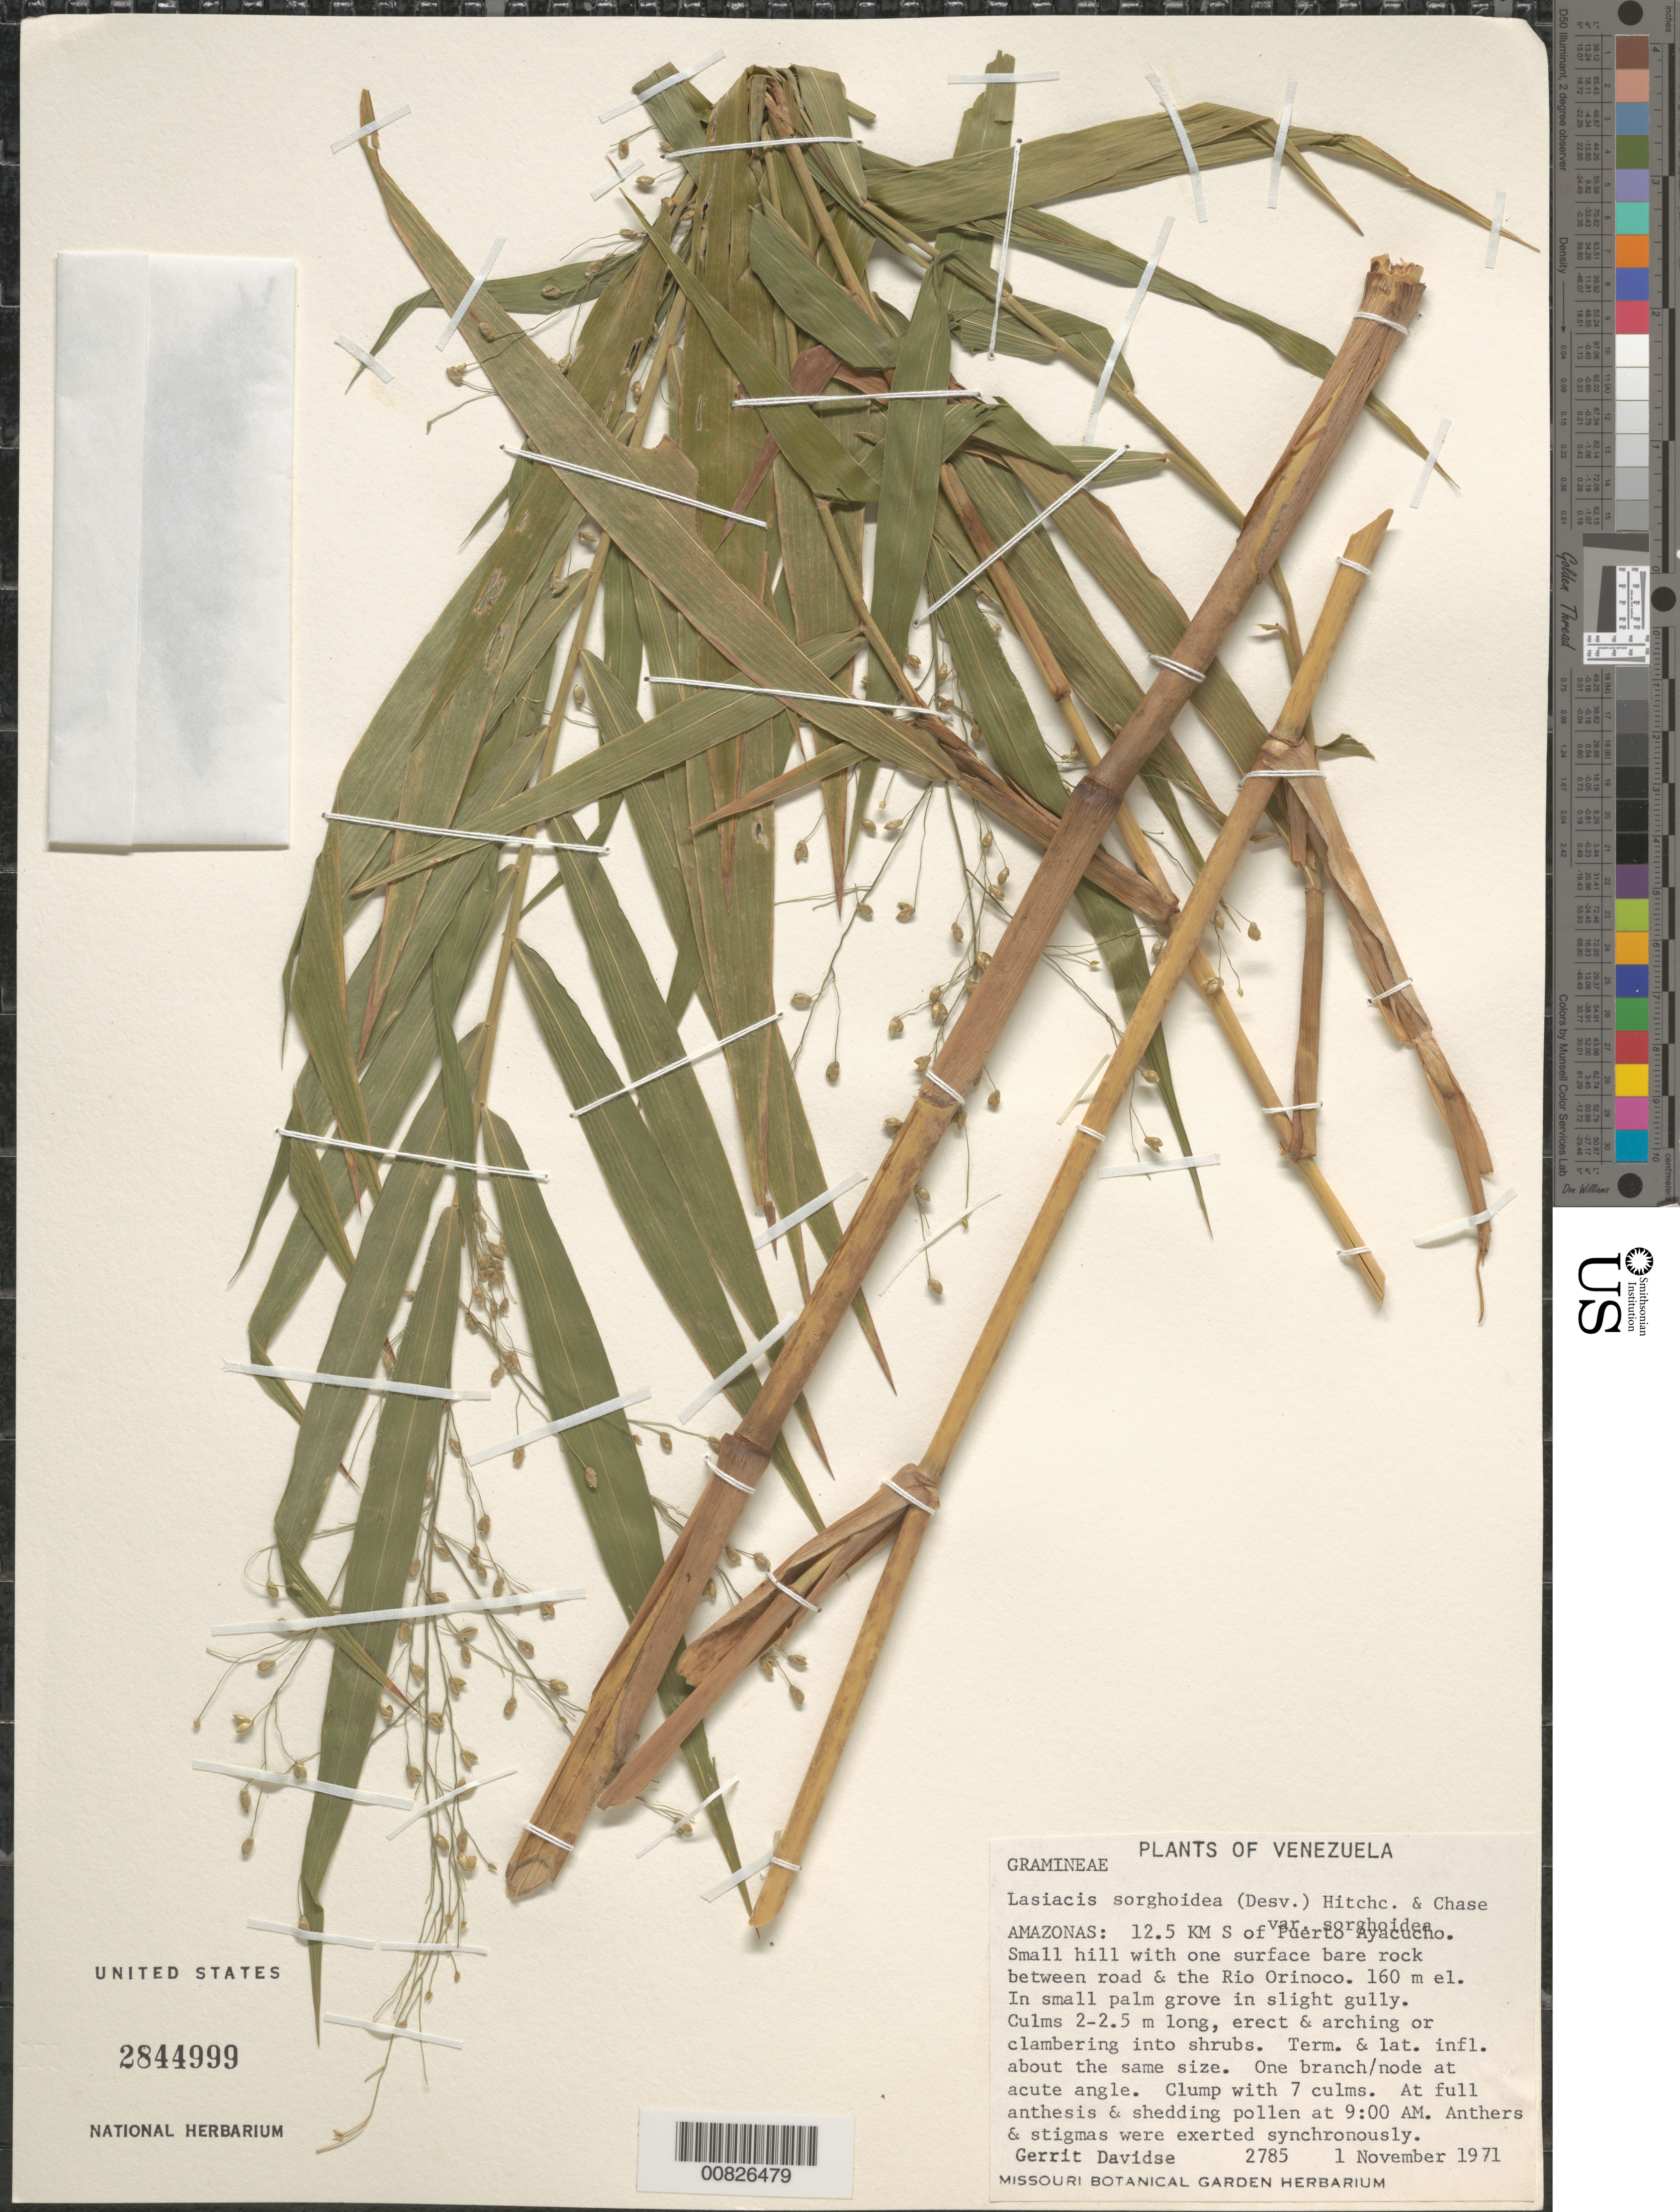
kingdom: Plantae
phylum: Tracheophyta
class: Liliopsida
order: Poales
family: Poaceae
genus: Lasiacis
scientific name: Lasiacis sorghoidea var. sorghoidea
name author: (Desv. ex Ham.) Hitchc. & Chase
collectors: G. Davidse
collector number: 2785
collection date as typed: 1-Nov-71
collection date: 1971-11-01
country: Venezuela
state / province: Amazonas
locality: Puerto Ayacucho, 12.5 km S of; Río Orinoco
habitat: Small hill with one surface bare rock between road and rio; small palm grove in slight gully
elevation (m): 160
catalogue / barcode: US 2844999